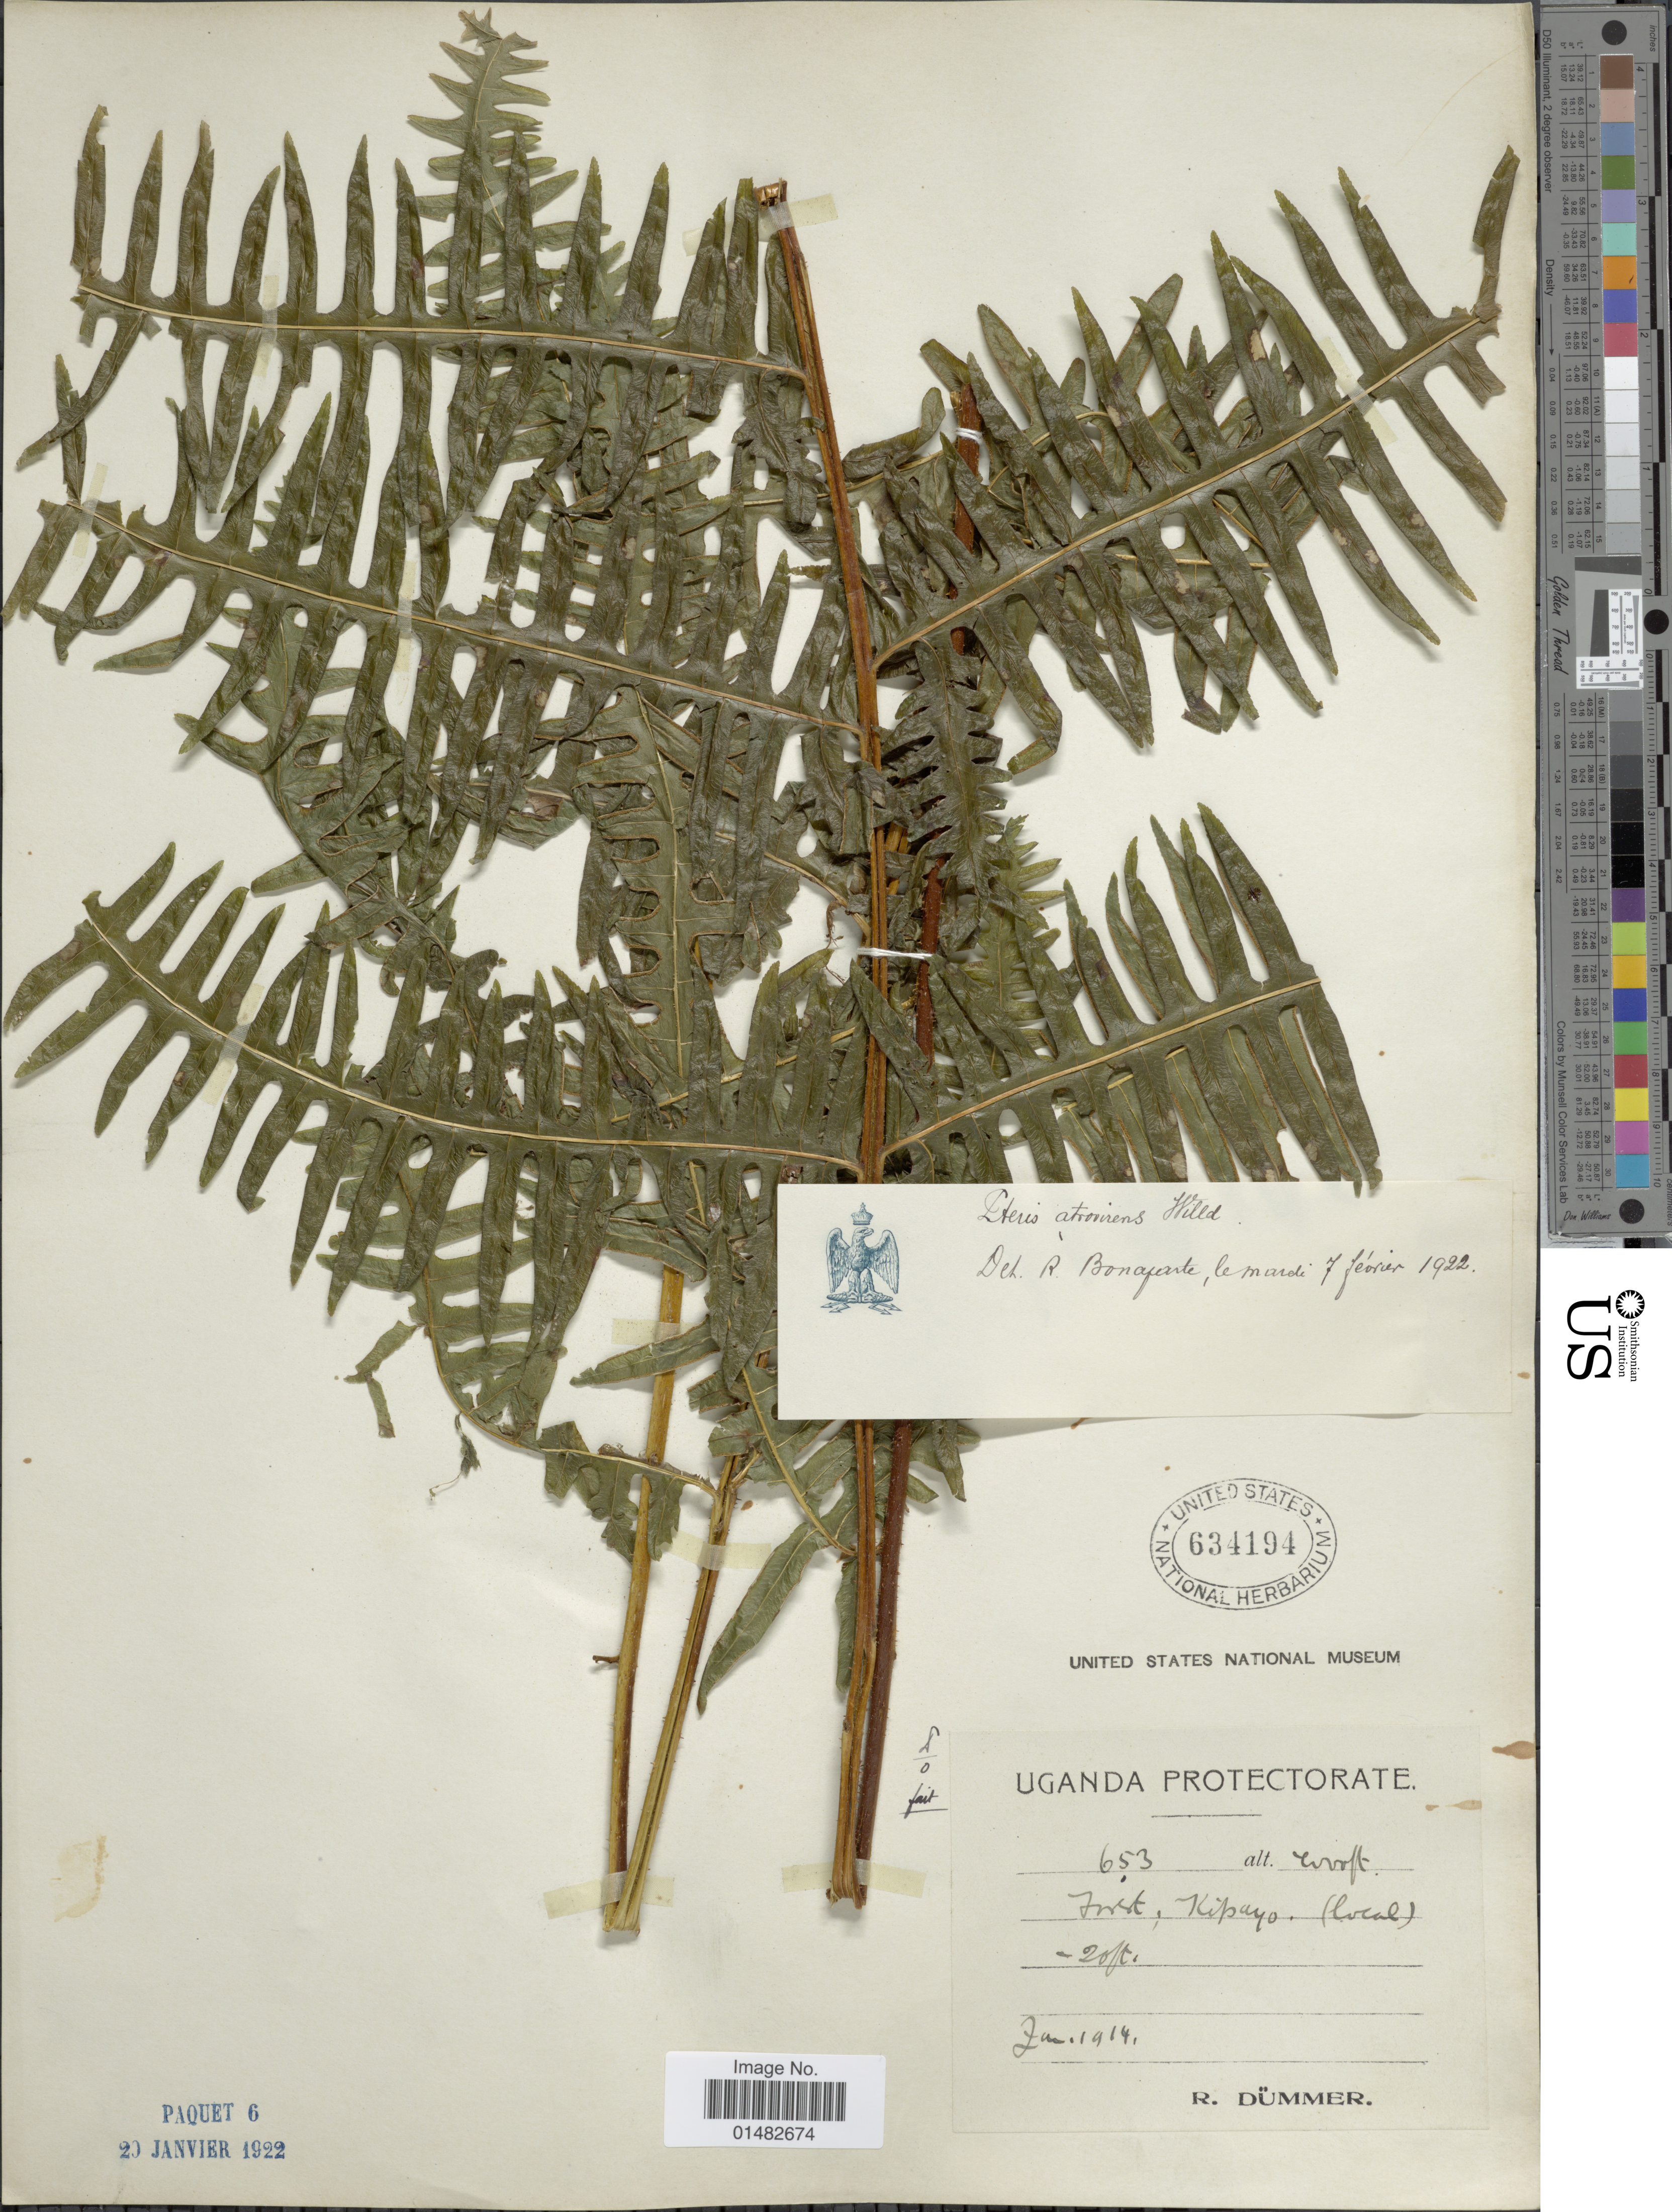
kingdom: Plantae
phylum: Tracheophyta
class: Polypodiopsida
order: Polypodiales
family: Pteridaceae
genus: Pteris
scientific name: Pteris atrovirens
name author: Willd.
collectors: R. Drummer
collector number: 653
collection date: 1914-01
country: Uganda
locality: Forest, Kipayo, Protectorate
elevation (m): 1219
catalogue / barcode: US 634194